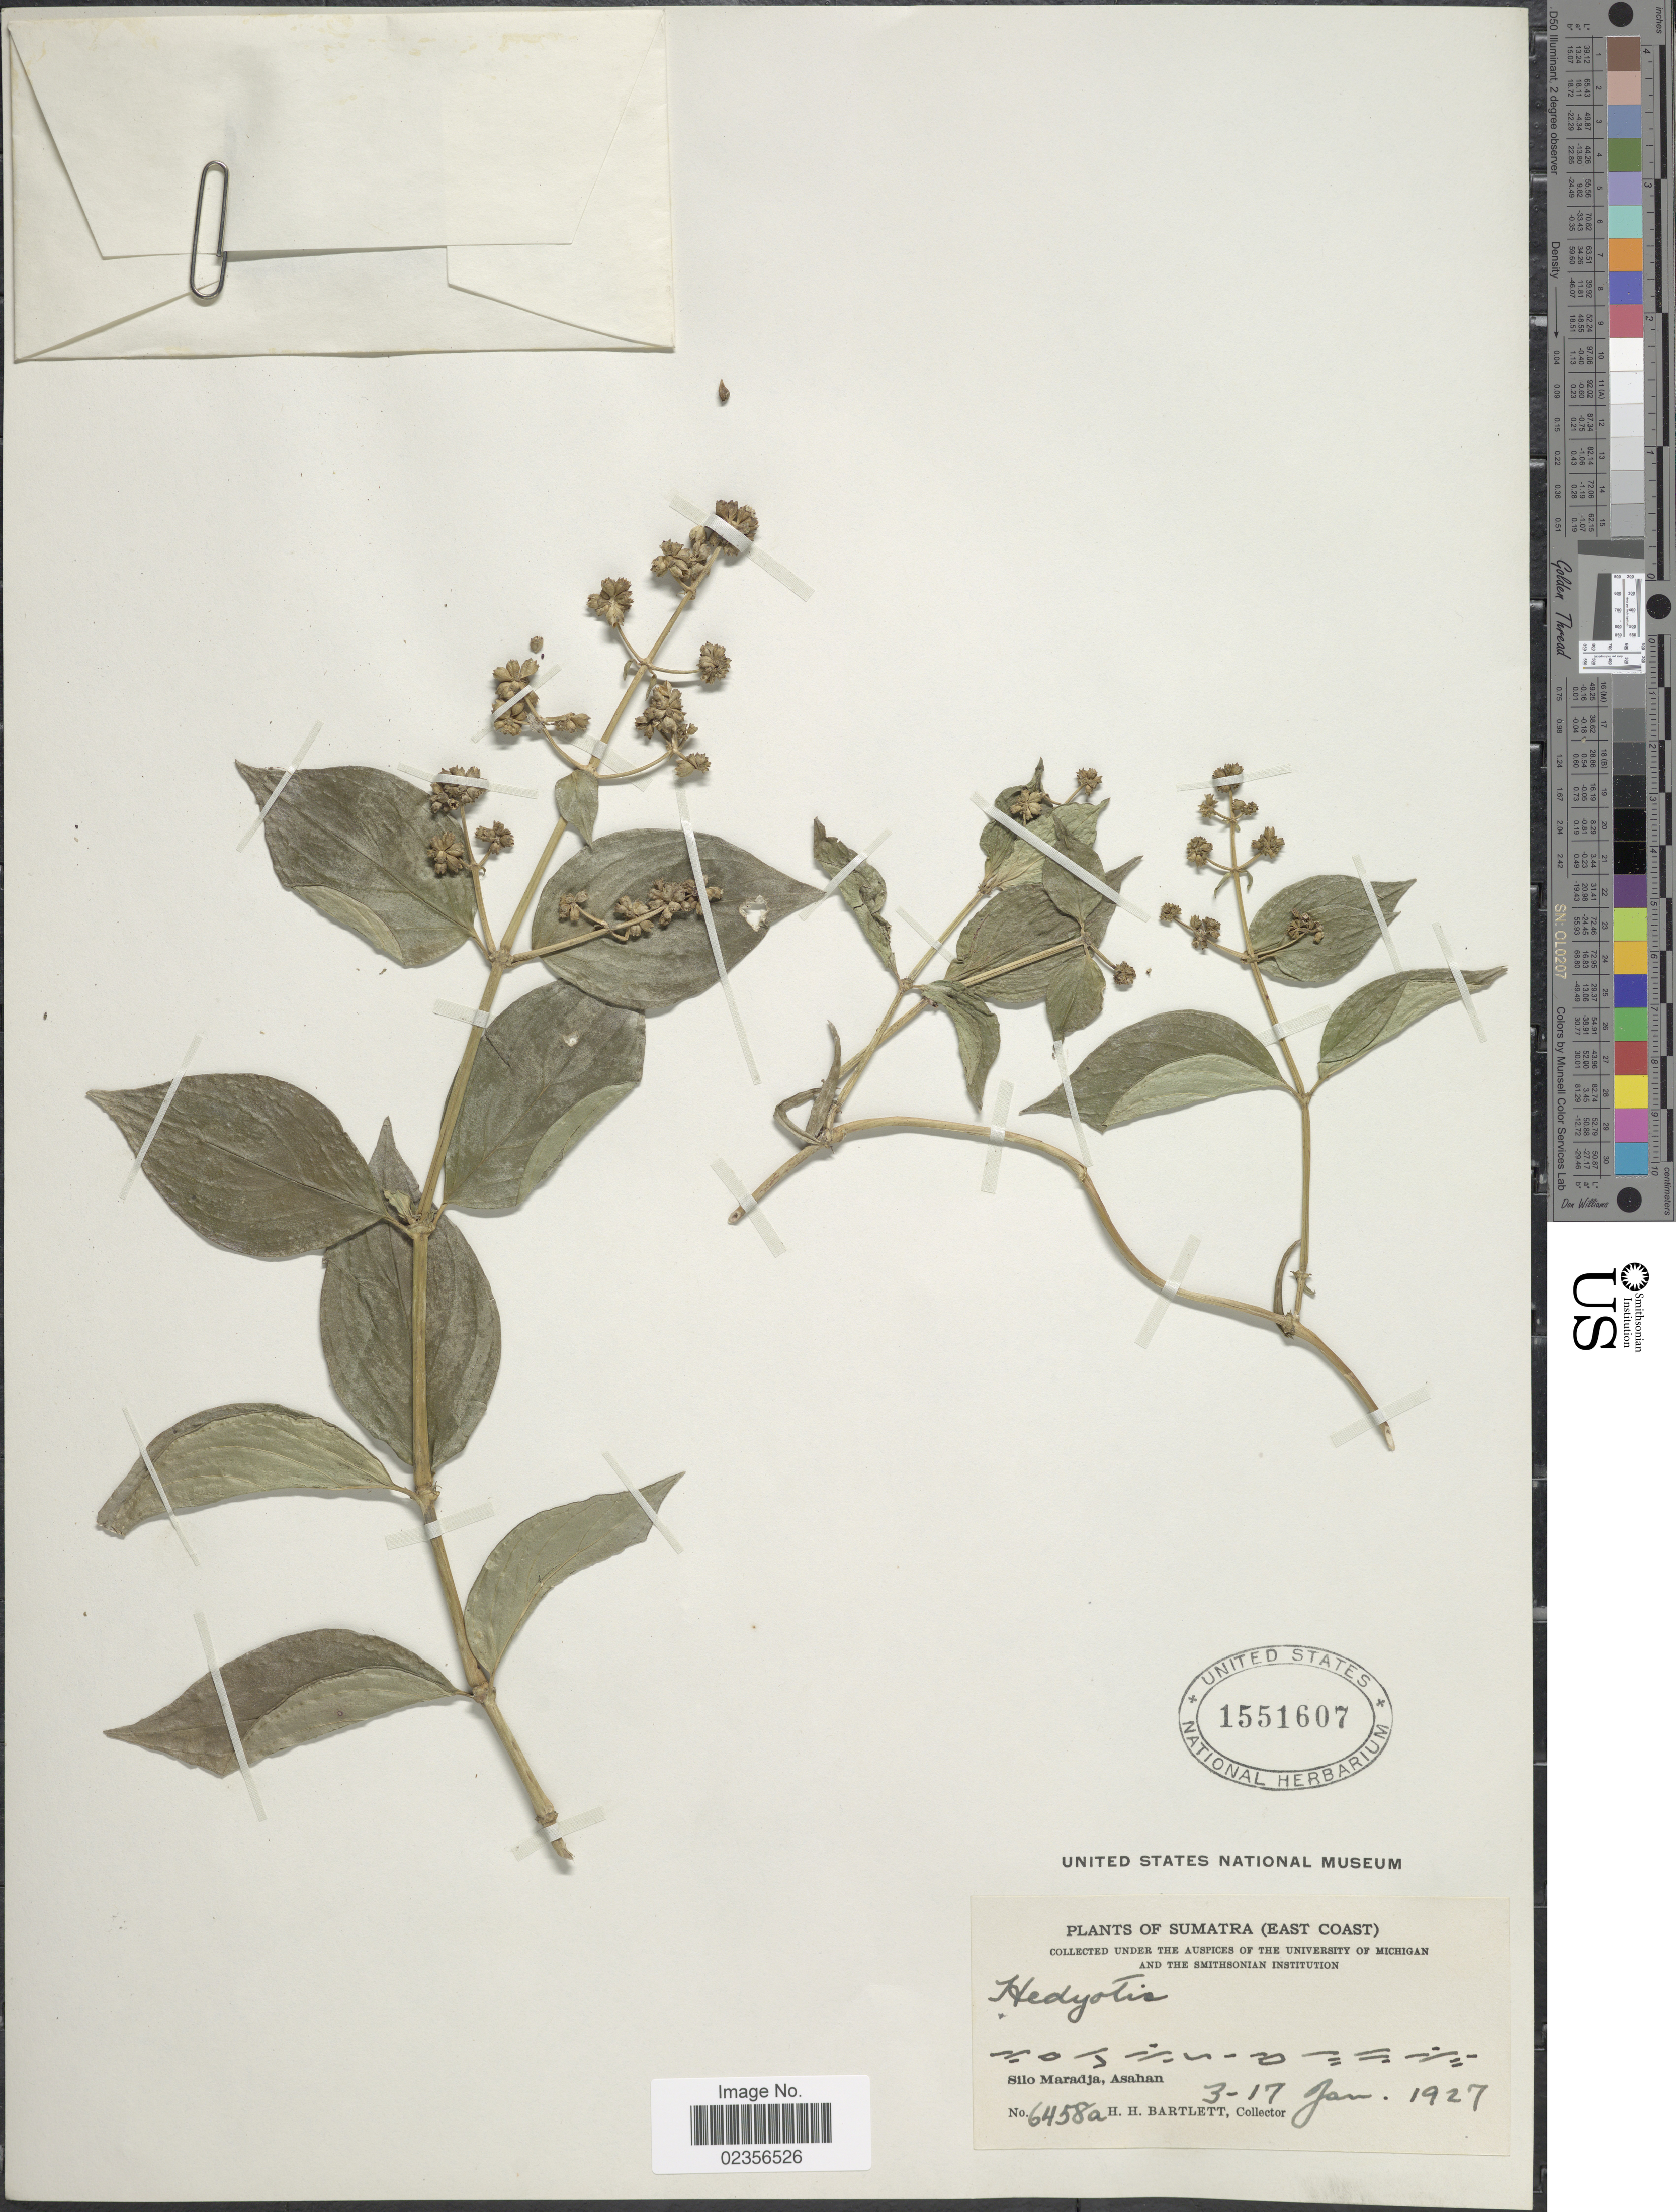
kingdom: Plantae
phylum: Tracheophyta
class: Magnoliopsida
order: Gentianales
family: Rubiaceae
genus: Hedyotis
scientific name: Hedyotis sp.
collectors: H. H. Bartlett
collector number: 6458a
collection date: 1927-01-03/1927-01-17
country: Indonesia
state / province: Sumatra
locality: (East Coast). Silo Maradja, Asahan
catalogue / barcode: US 1551607